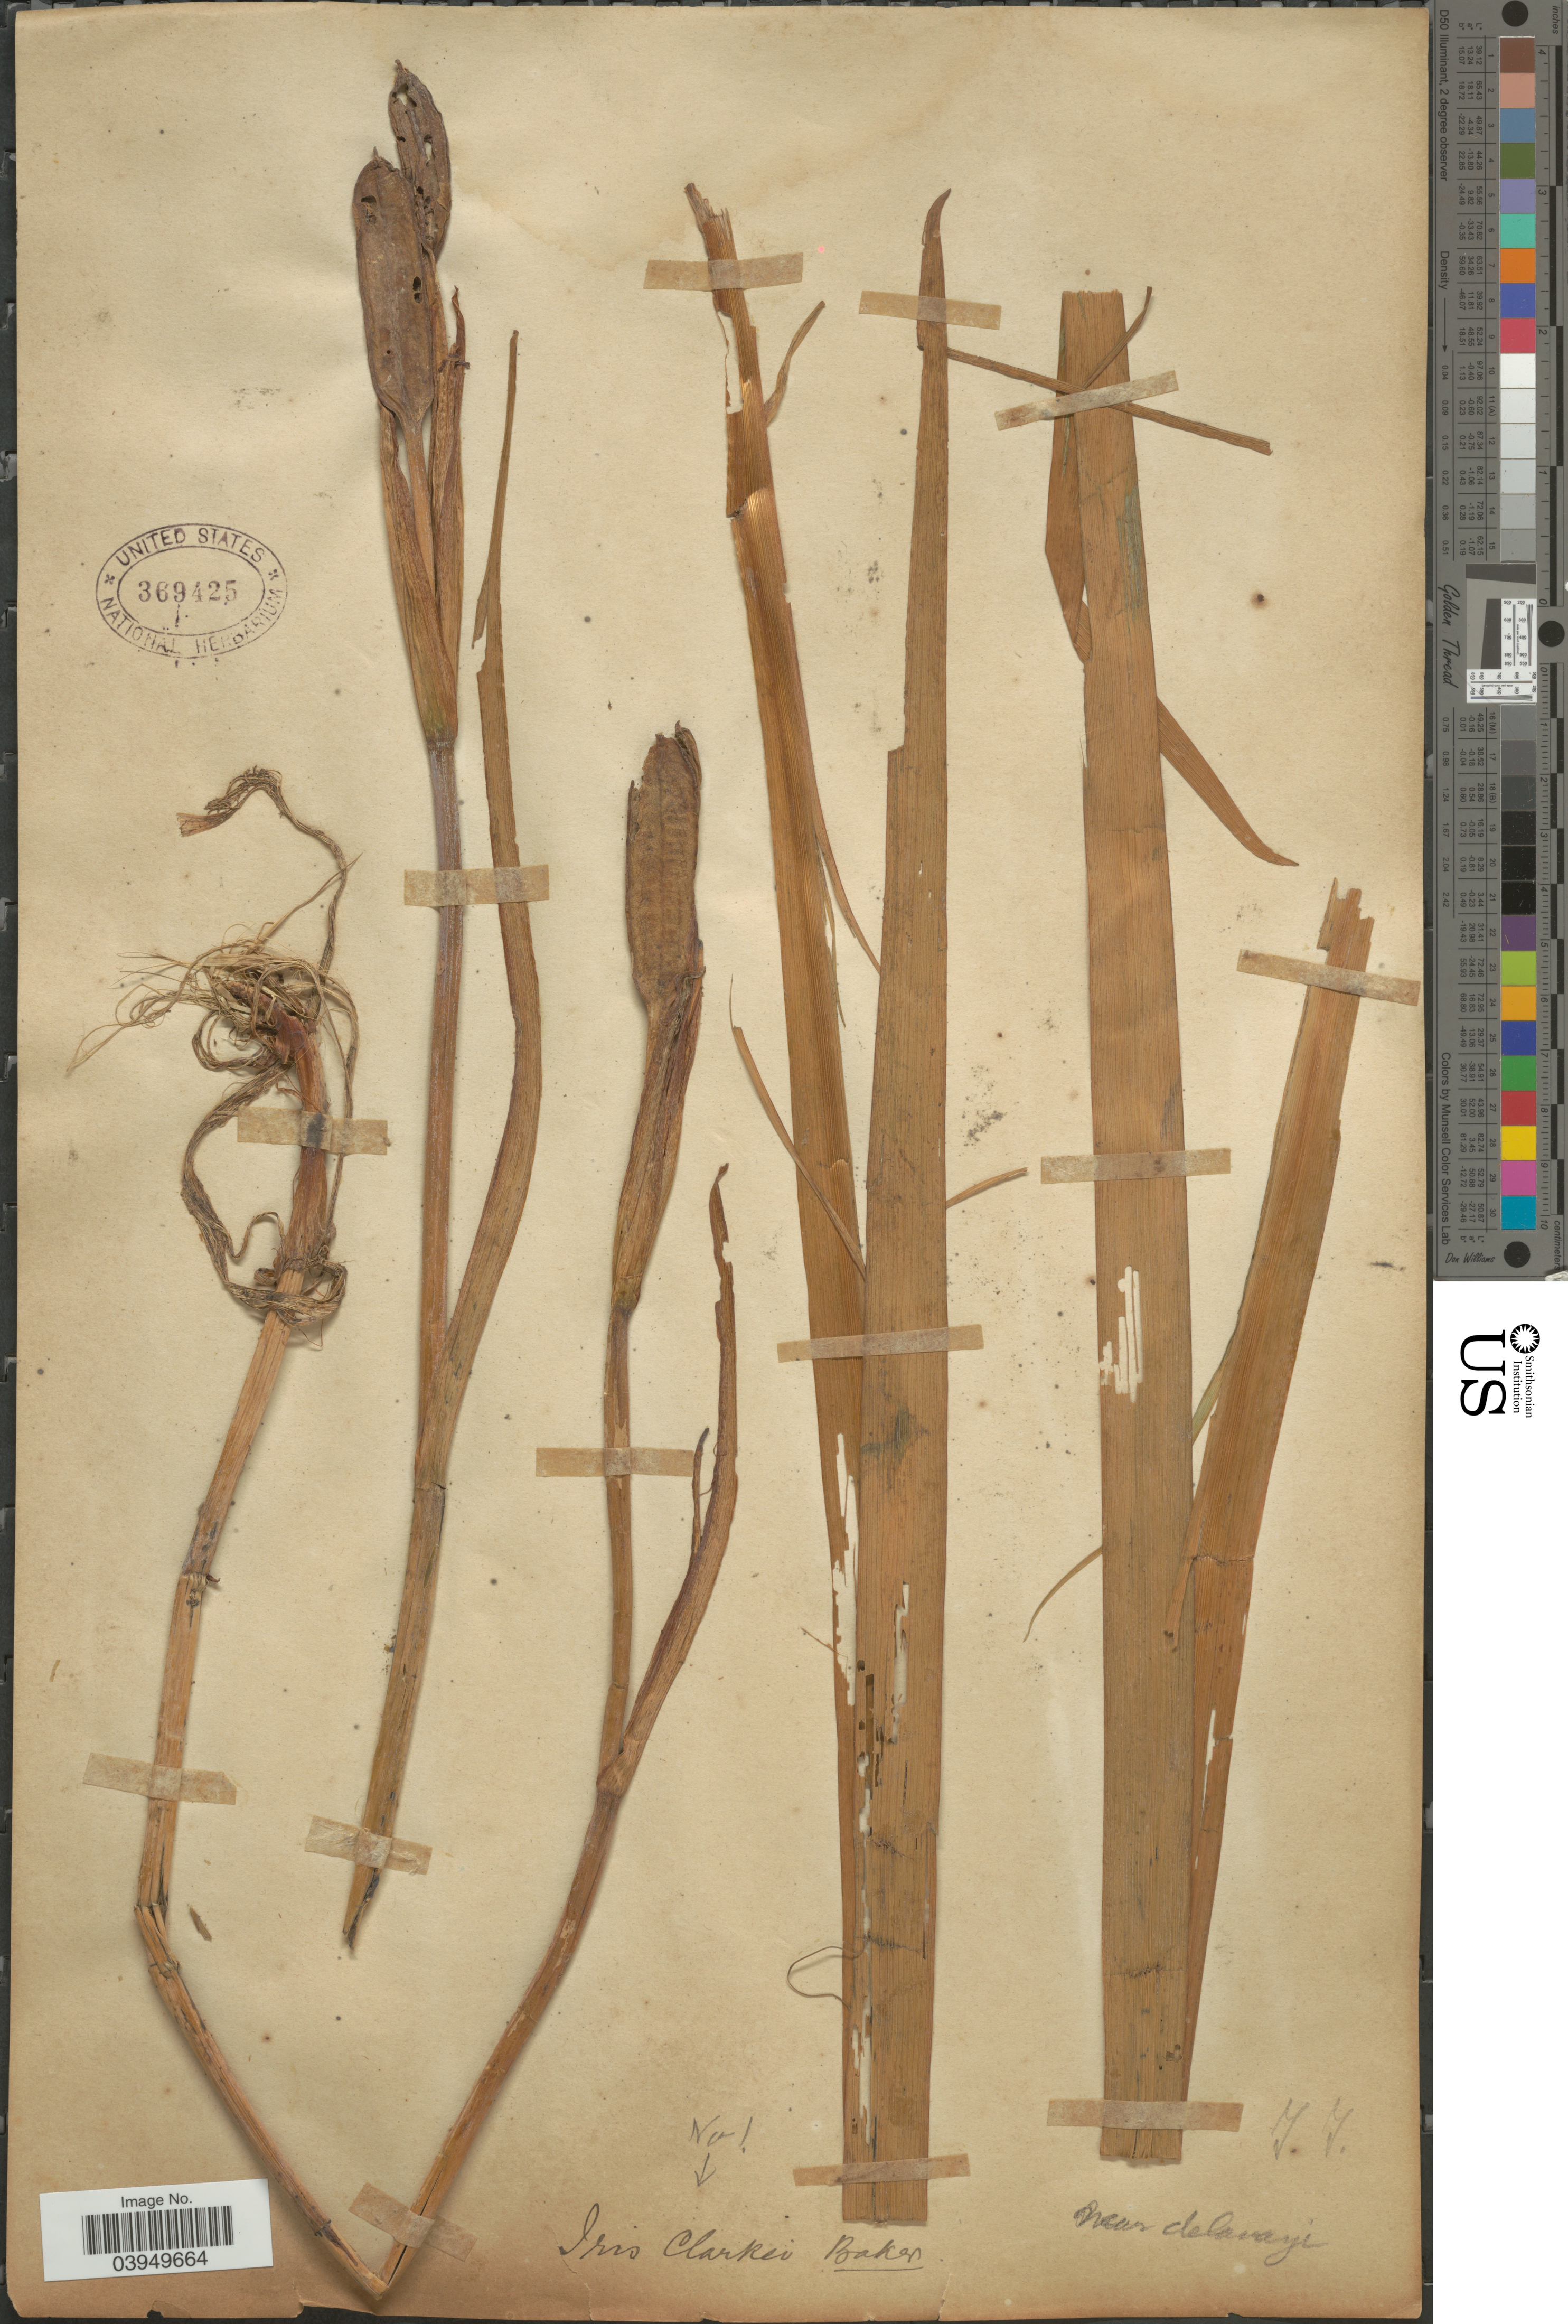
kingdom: Plantae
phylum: Tracheophyta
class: Liliopsida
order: Asparagales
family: Iridaceae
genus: Iris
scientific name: Iris delavayi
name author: Micheli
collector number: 1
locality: Near delavayi.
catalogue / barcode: US 369425